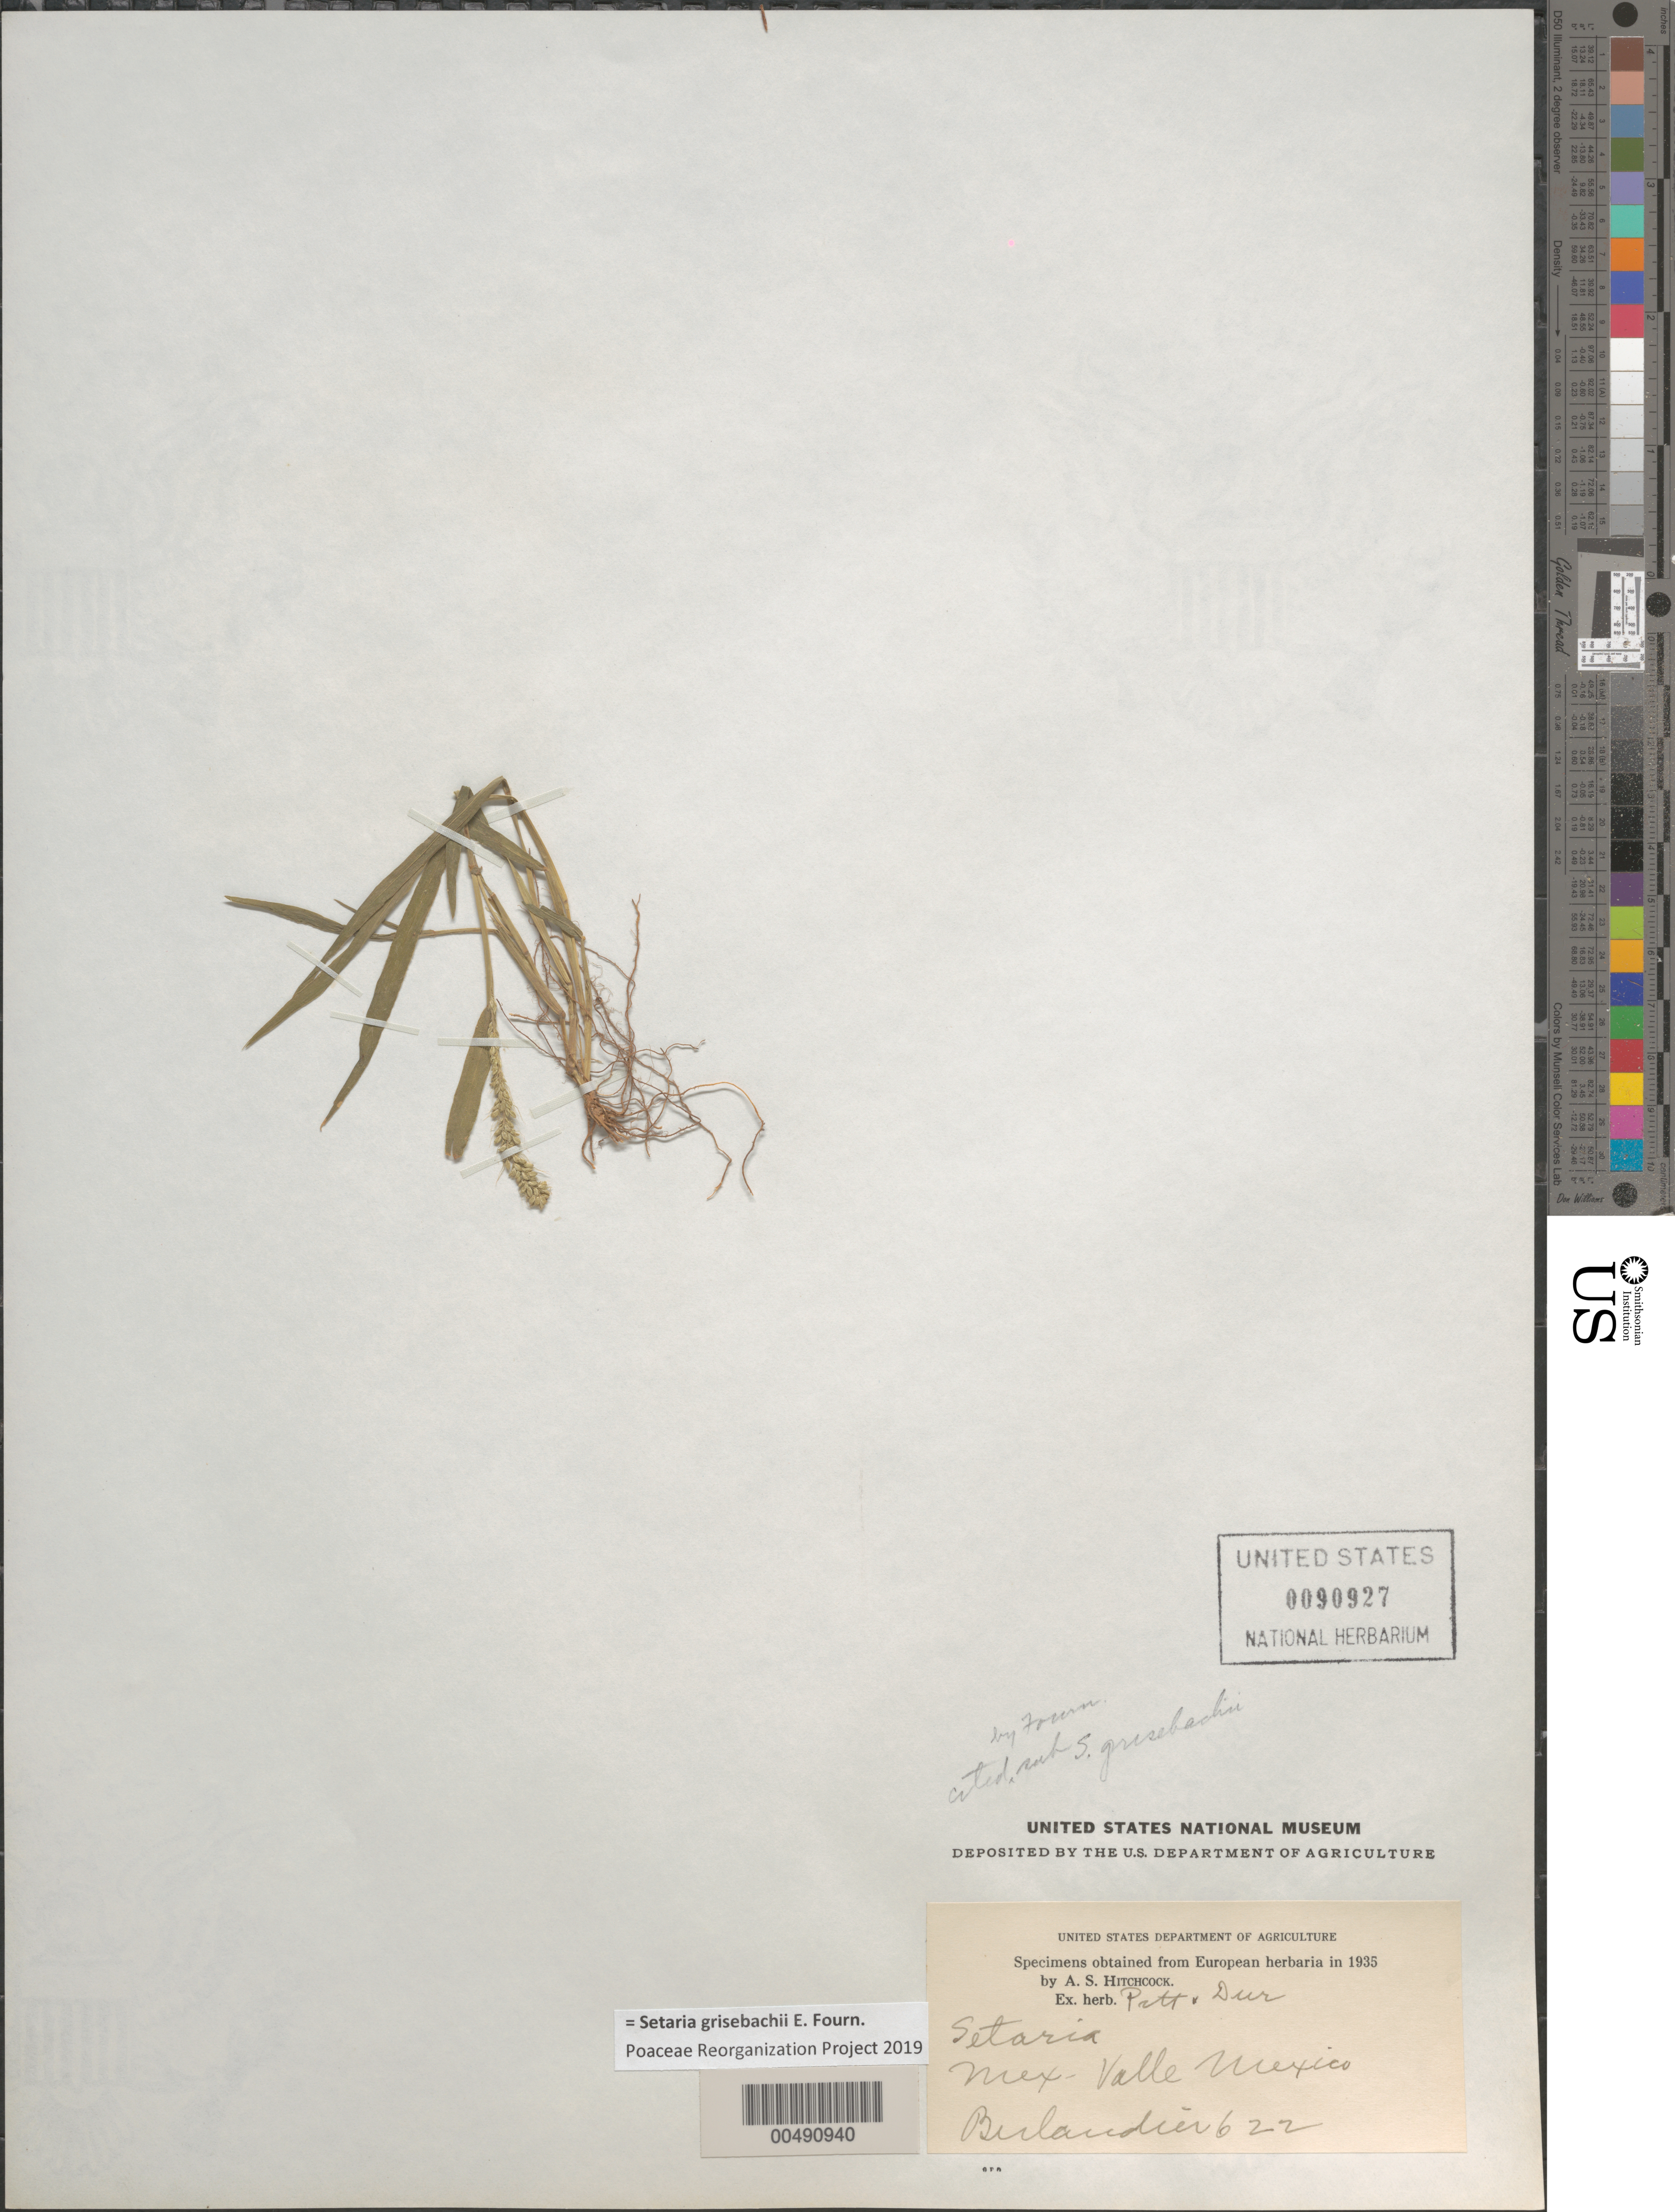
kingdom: Plantae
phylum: Tracheophyta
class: Liliopsida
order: Poales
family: Poaceae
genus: Setaria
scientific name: Setaria grisebachii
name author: E. Fourn.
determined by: Poaceae Reorganization Project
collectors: J. L. Berlandier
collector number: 622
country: Mexico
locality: Valle Mexico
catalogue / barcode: US 90927